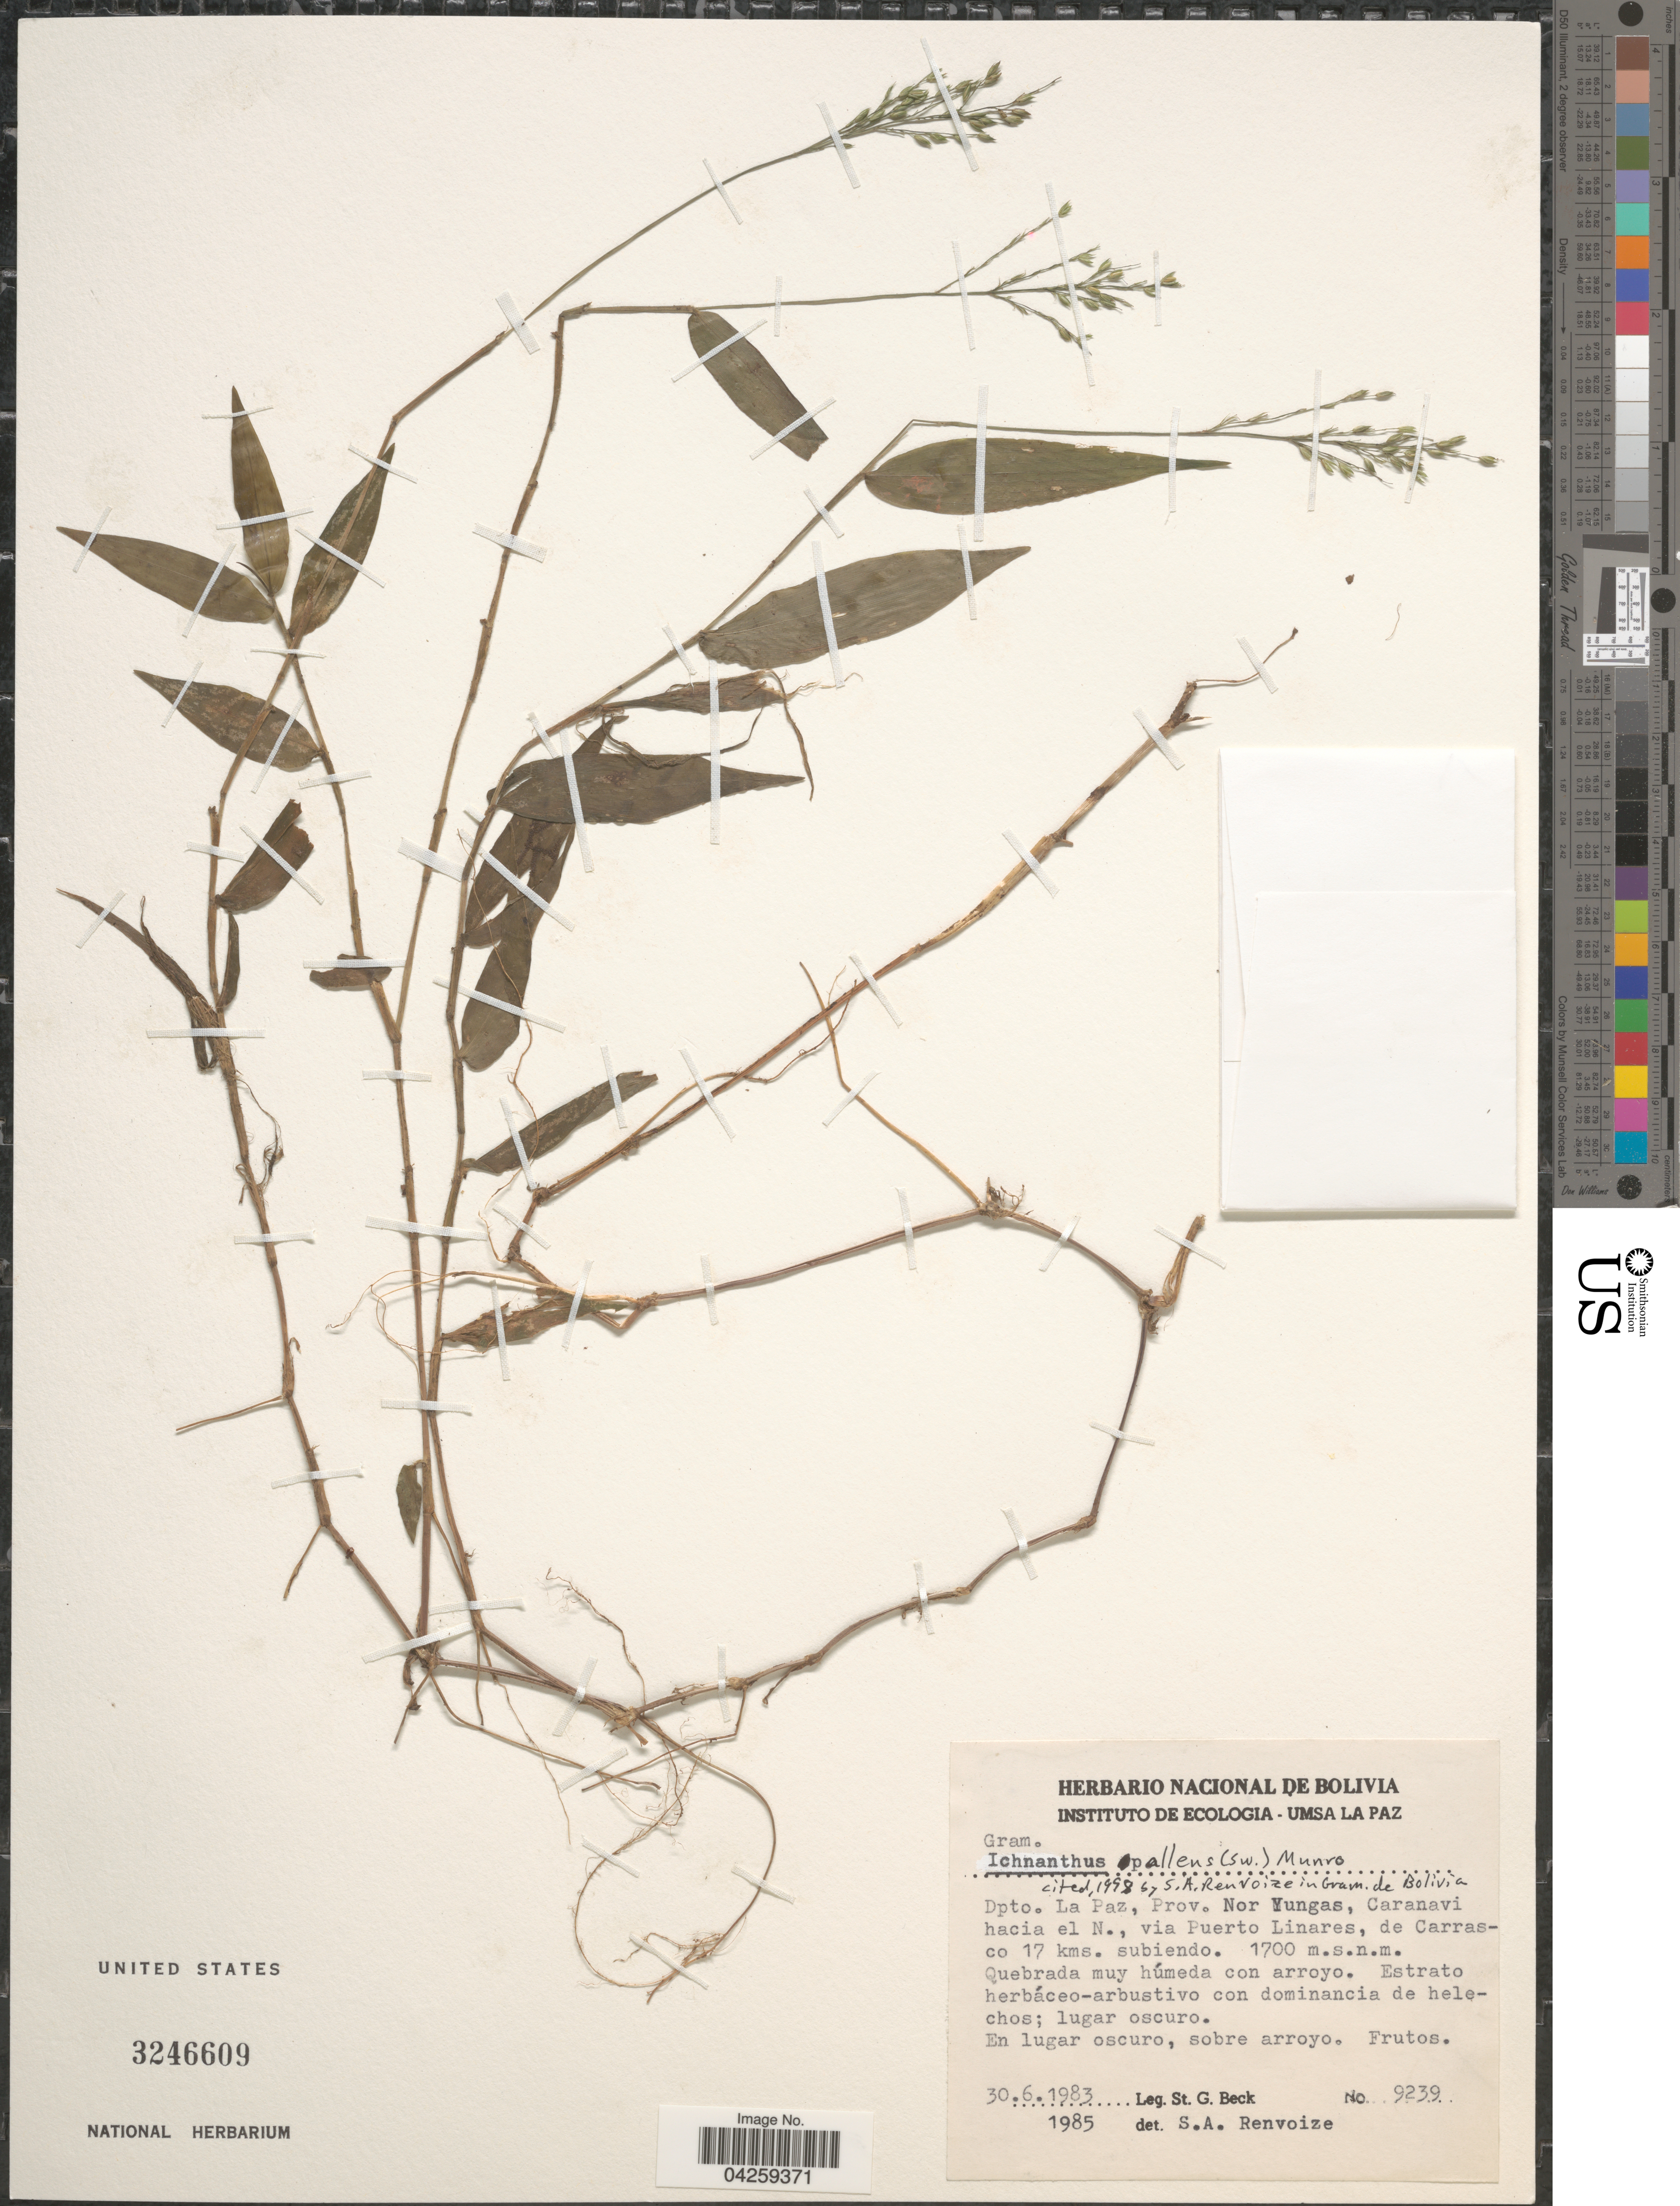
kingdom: Plantae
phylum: Tracheophyta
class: Liliopsida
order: Poales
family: Poaceae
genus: Ichnanthus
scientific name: Ichnanthus pallens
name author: (Sw.) Munro ex Benth.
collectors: S. G. Beck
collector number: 9239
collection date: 1983-06-30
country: Bolivia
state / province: La Paz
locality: Dpto. La Paz, Prov. Nor Yungas, Caranavi hacia el N., via Puerto Linares, de Carrasco 17 kms. subiendo.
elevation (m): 1700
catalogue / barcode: US 3246609